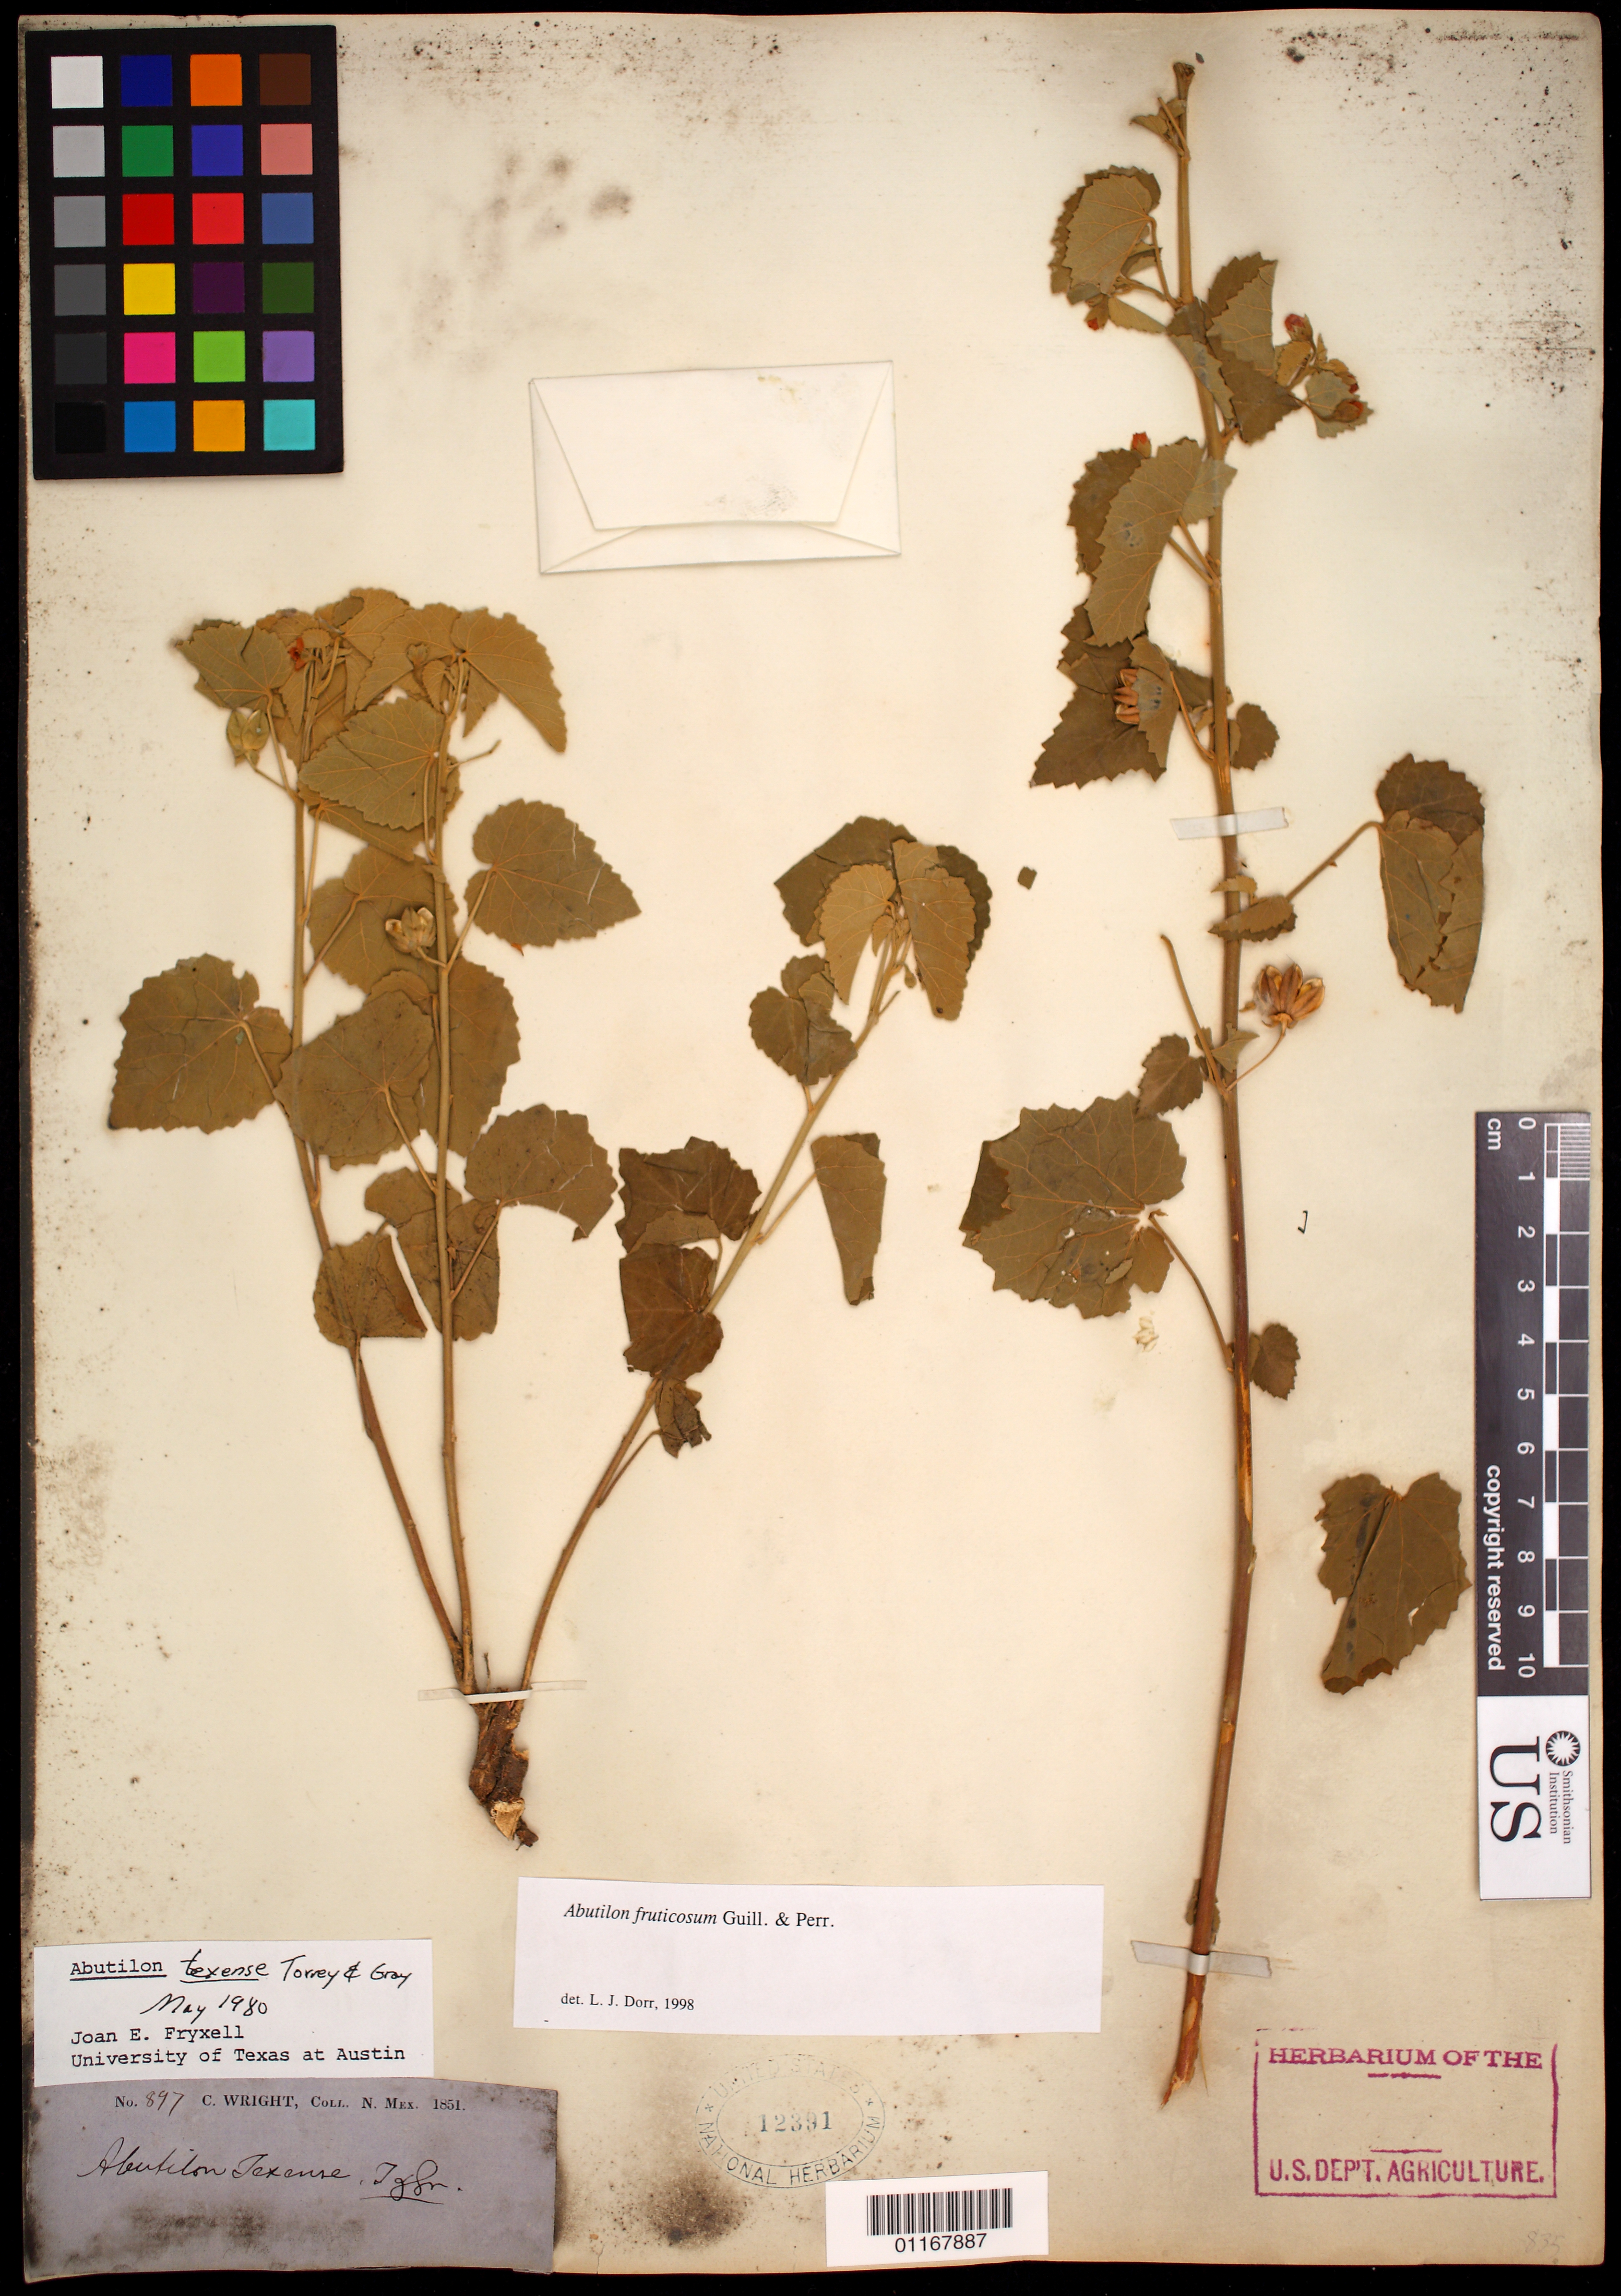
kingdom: Plantae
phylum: Tracheophyta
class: Magnoliopsida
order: Malvales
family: Malvaceae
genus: Abutilon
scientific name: Abutilon fruticosum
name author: Guill. & Perr.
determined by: Dorr, L. J., (BOT), Smithsonian Institution - National Museum of Natural History (UNITED STATES)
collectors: C. Wright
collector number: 897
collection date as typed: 1851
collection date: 1851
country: United States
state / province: New Mexico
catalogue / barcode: US 12391